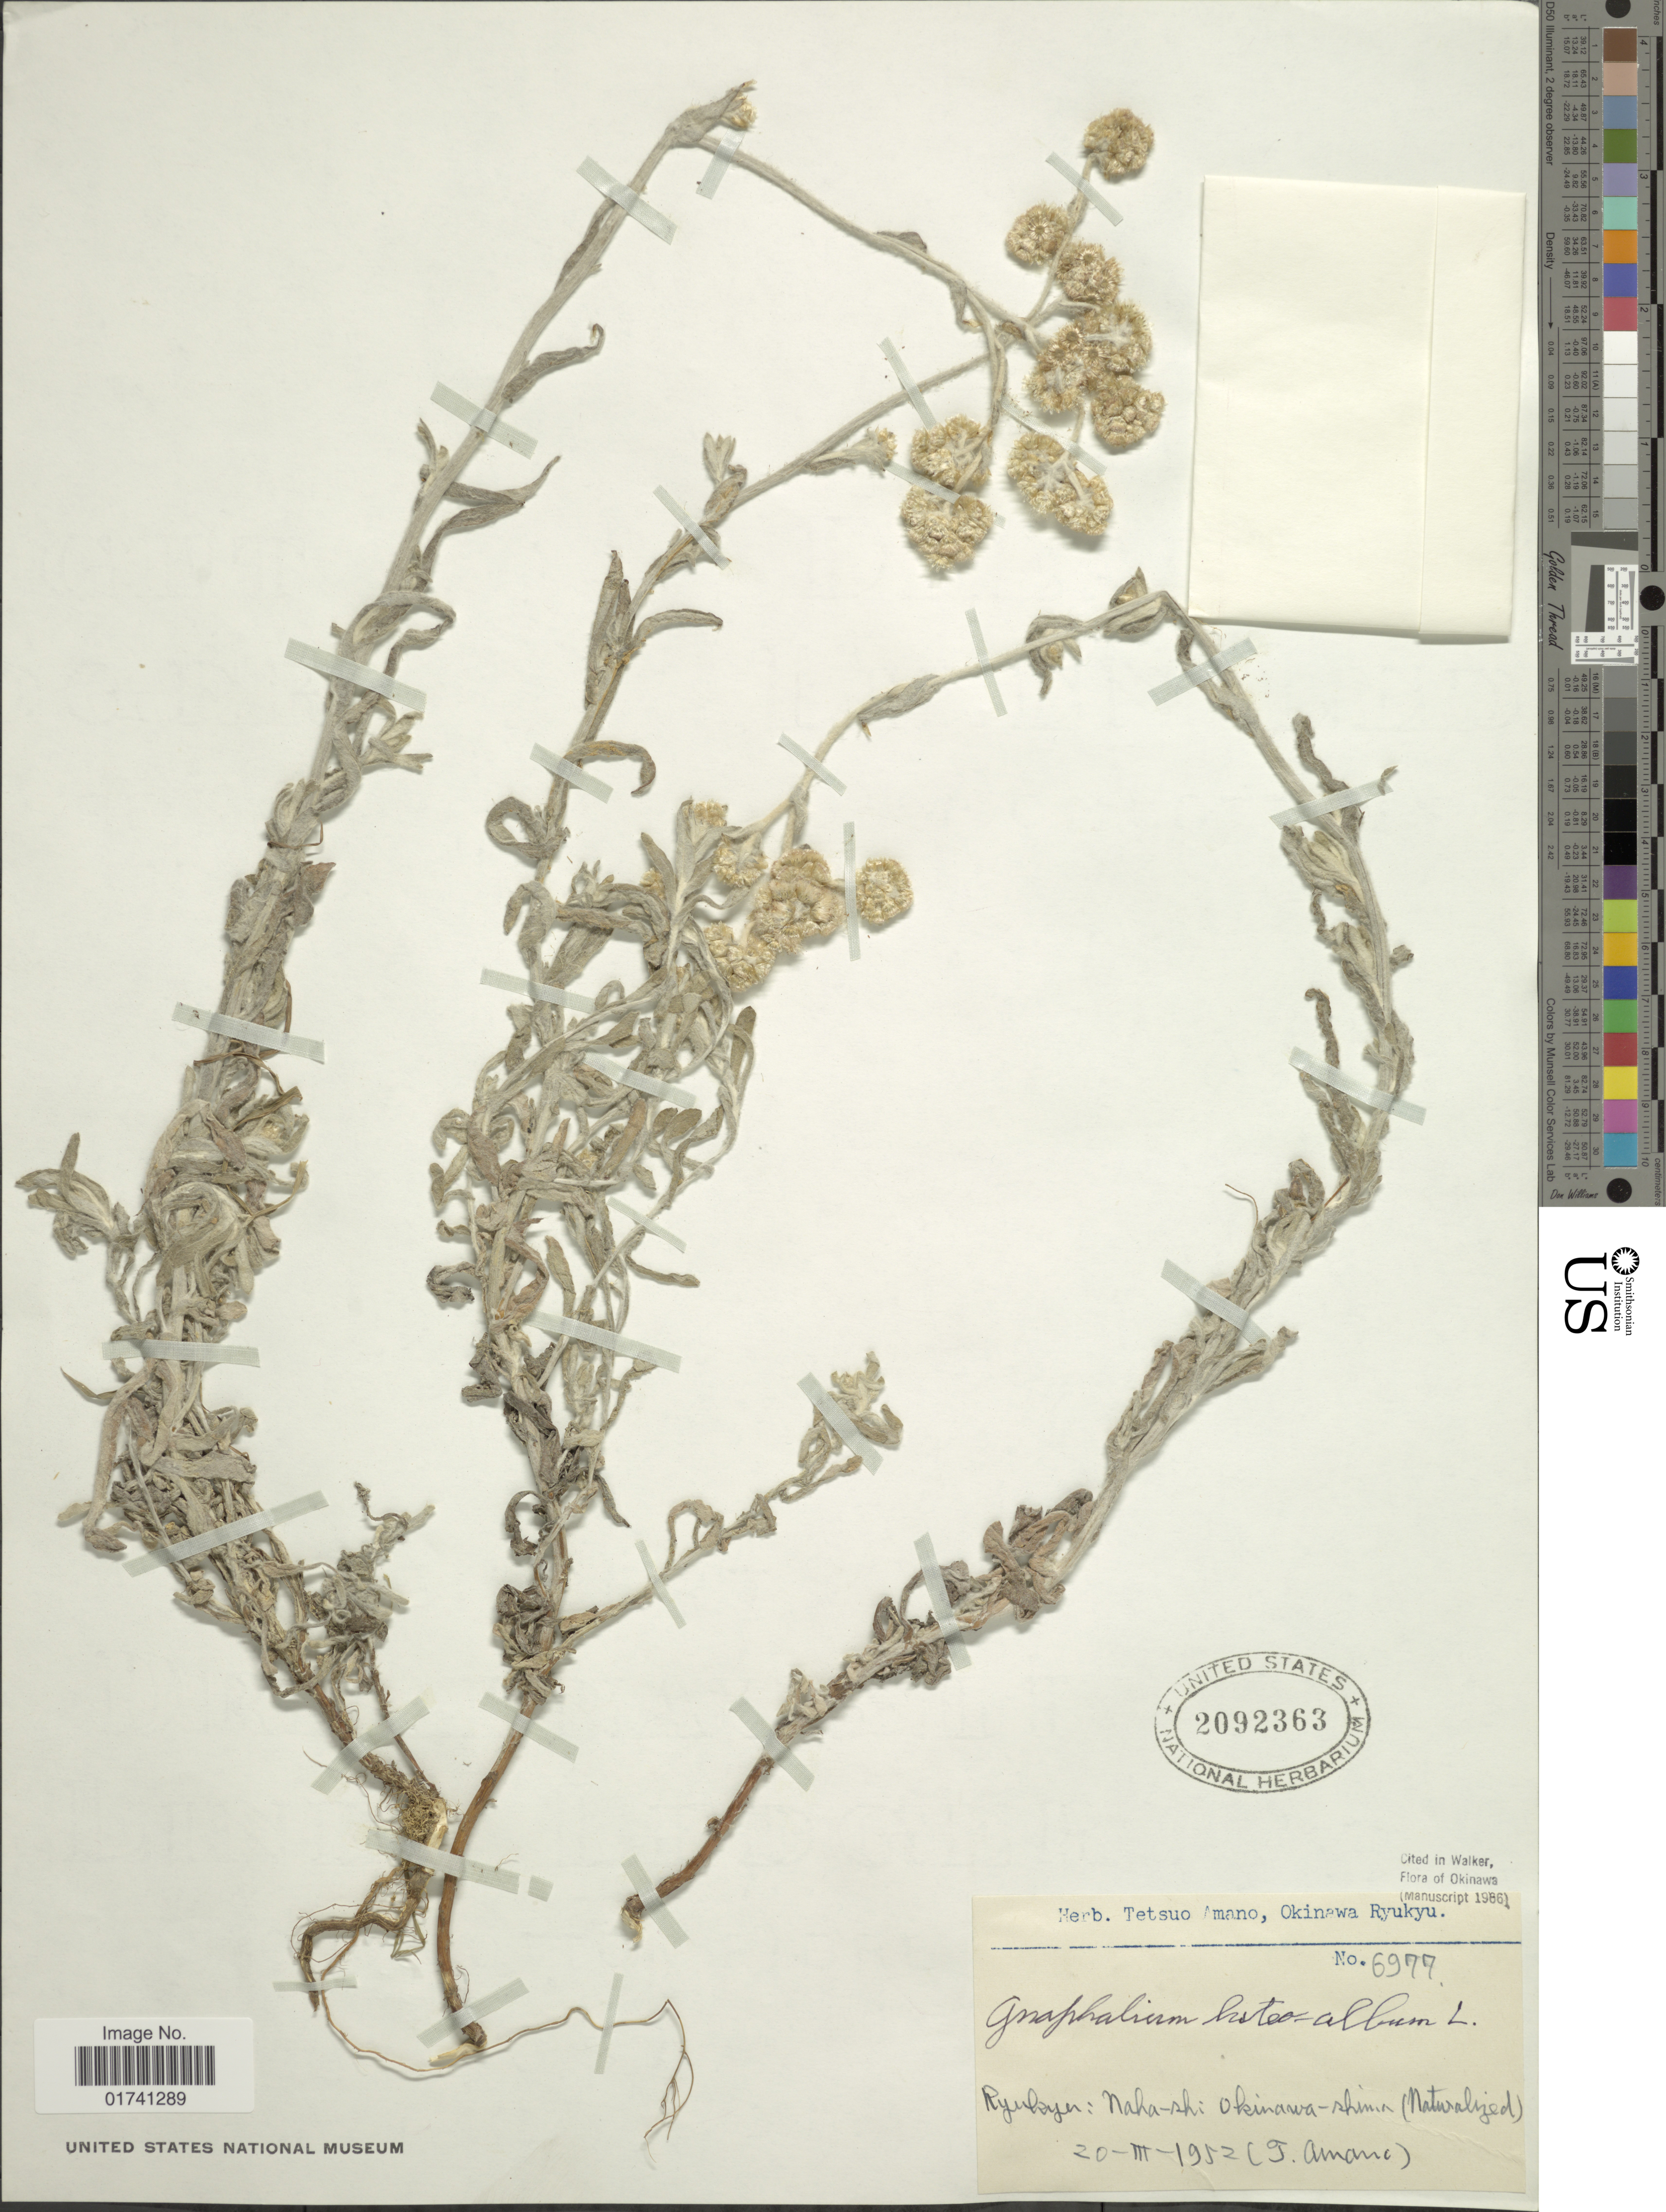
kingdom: Plantae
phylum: Tracheophyta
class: Magnoliopsida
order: Asterales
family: Asteraceae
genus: Laphangium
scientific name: Laphangium luteoalbum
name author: (L.) Tzvelev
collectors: C. Amano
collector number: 6977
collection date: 1952-03-20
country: Japan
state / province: Okinawa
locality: Ryukyu: Naha-shi: Okinawa-shima (Naturalized).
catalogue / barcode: US 2092363